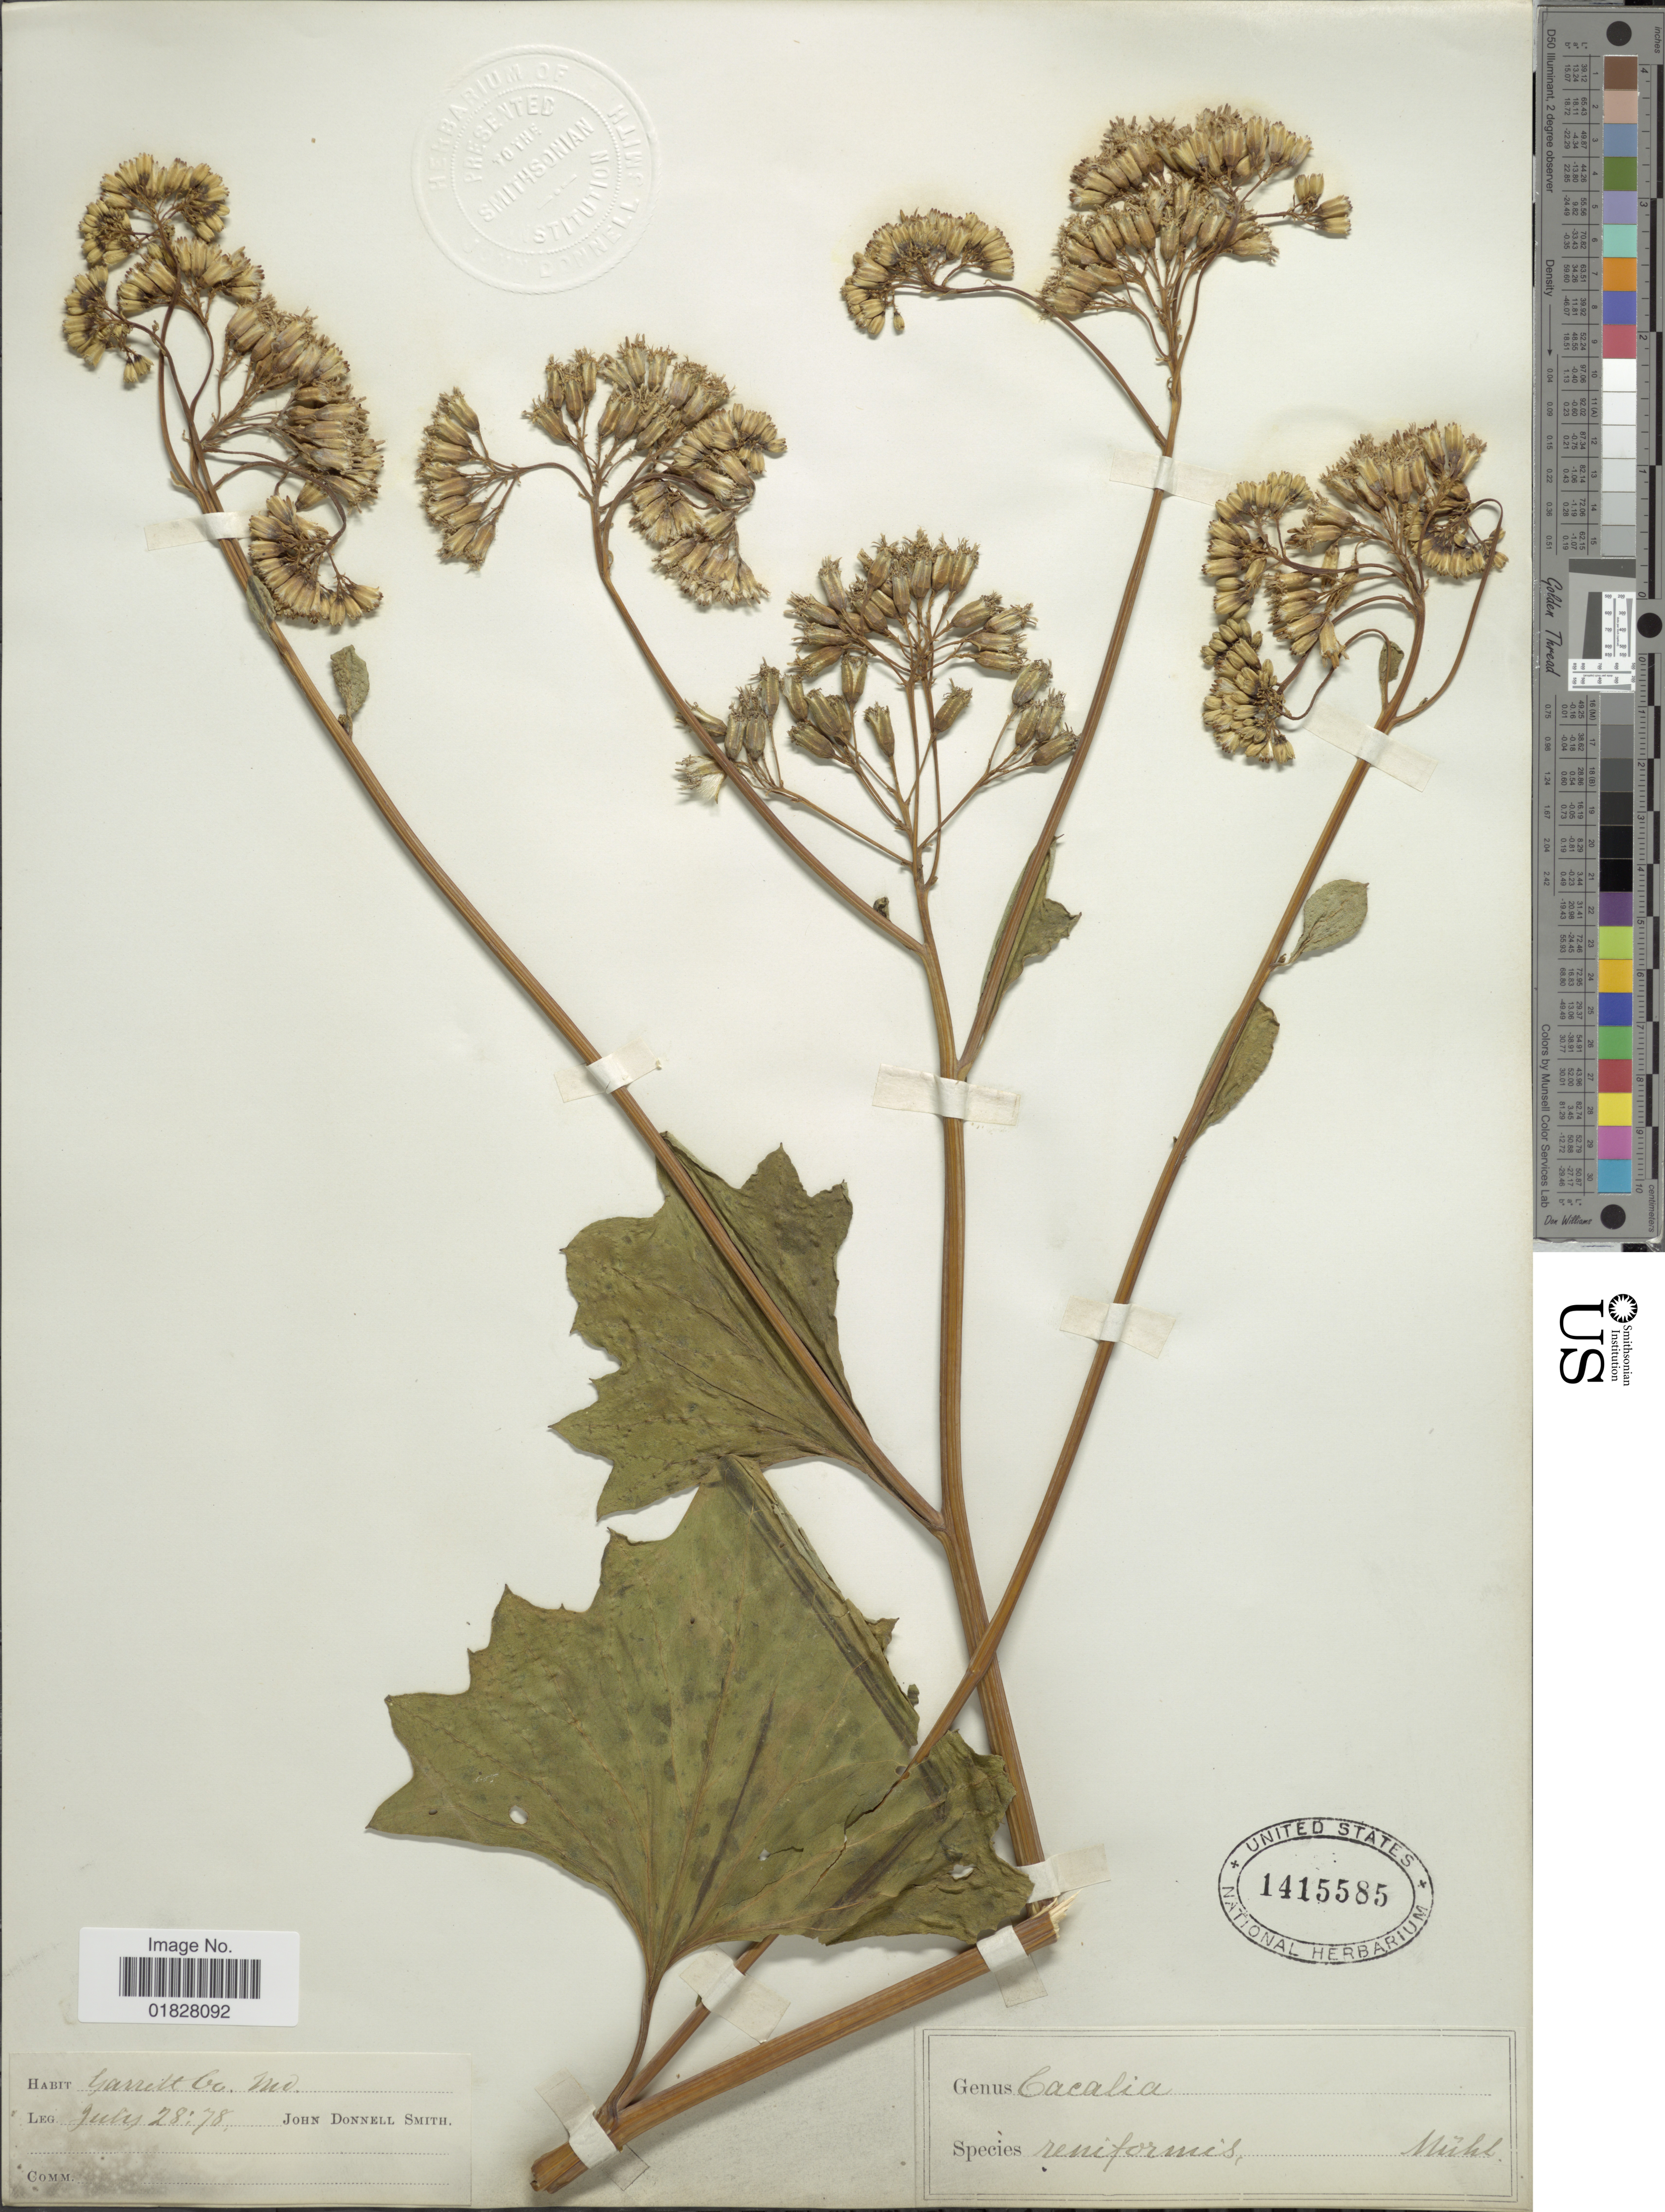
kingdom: Plantae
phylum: Tracheophyta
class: Magnoliopsida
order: Asterales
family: Asteraceae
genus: Arnoglossum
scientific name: Arnoglossum reniforme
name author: (Hook.) H. Rob.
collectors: J. Donnell Smith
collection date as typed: Transcribed d/m/y: 28/7/78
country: United States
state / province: Maryland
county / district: Garrett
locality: Garrett Co. Md.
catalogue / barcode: US 1415585